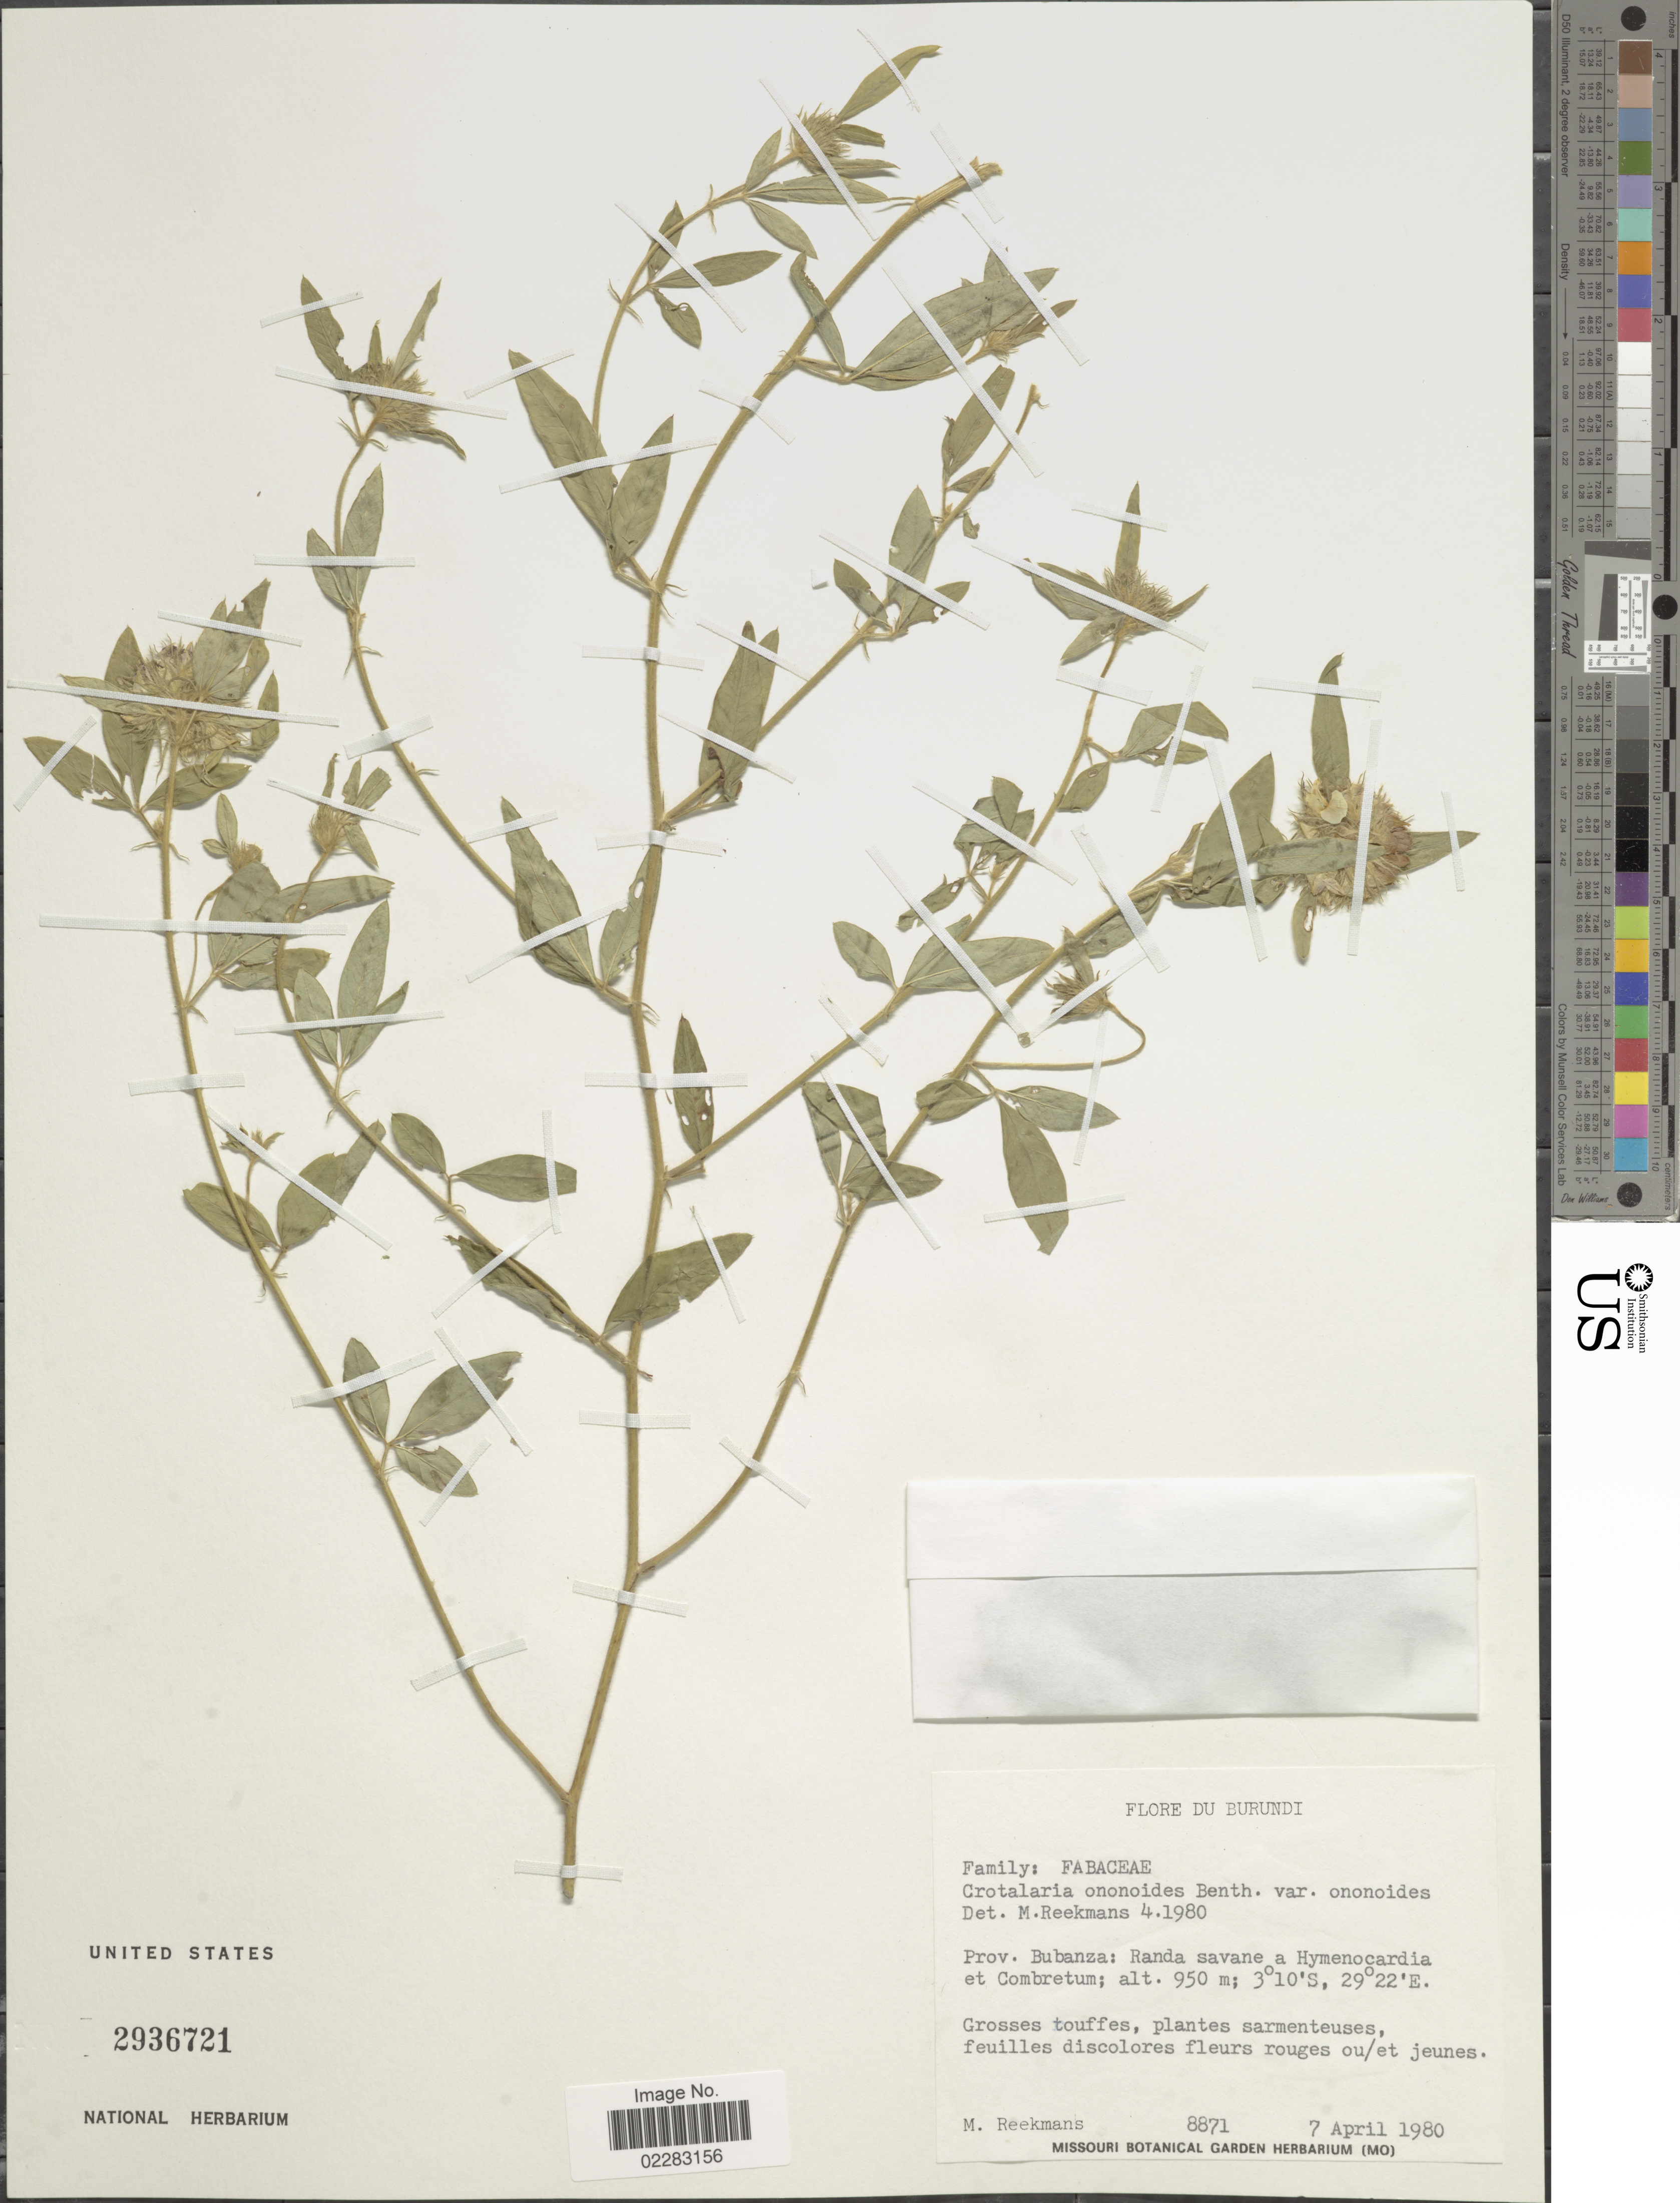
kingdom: Plantae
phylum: Tracheophyta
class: Magnoliopsida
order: Fabales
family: Fabaceae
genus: Crotalaria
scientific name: Crotalaria ononoides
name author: Benth.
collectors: M. Reekmans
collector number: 8871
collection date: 1980-04-07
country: Burundi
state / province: Bubanza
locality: Randa savane a Hymenocardia et Combretum.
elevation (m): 950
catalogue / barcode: US 2936721